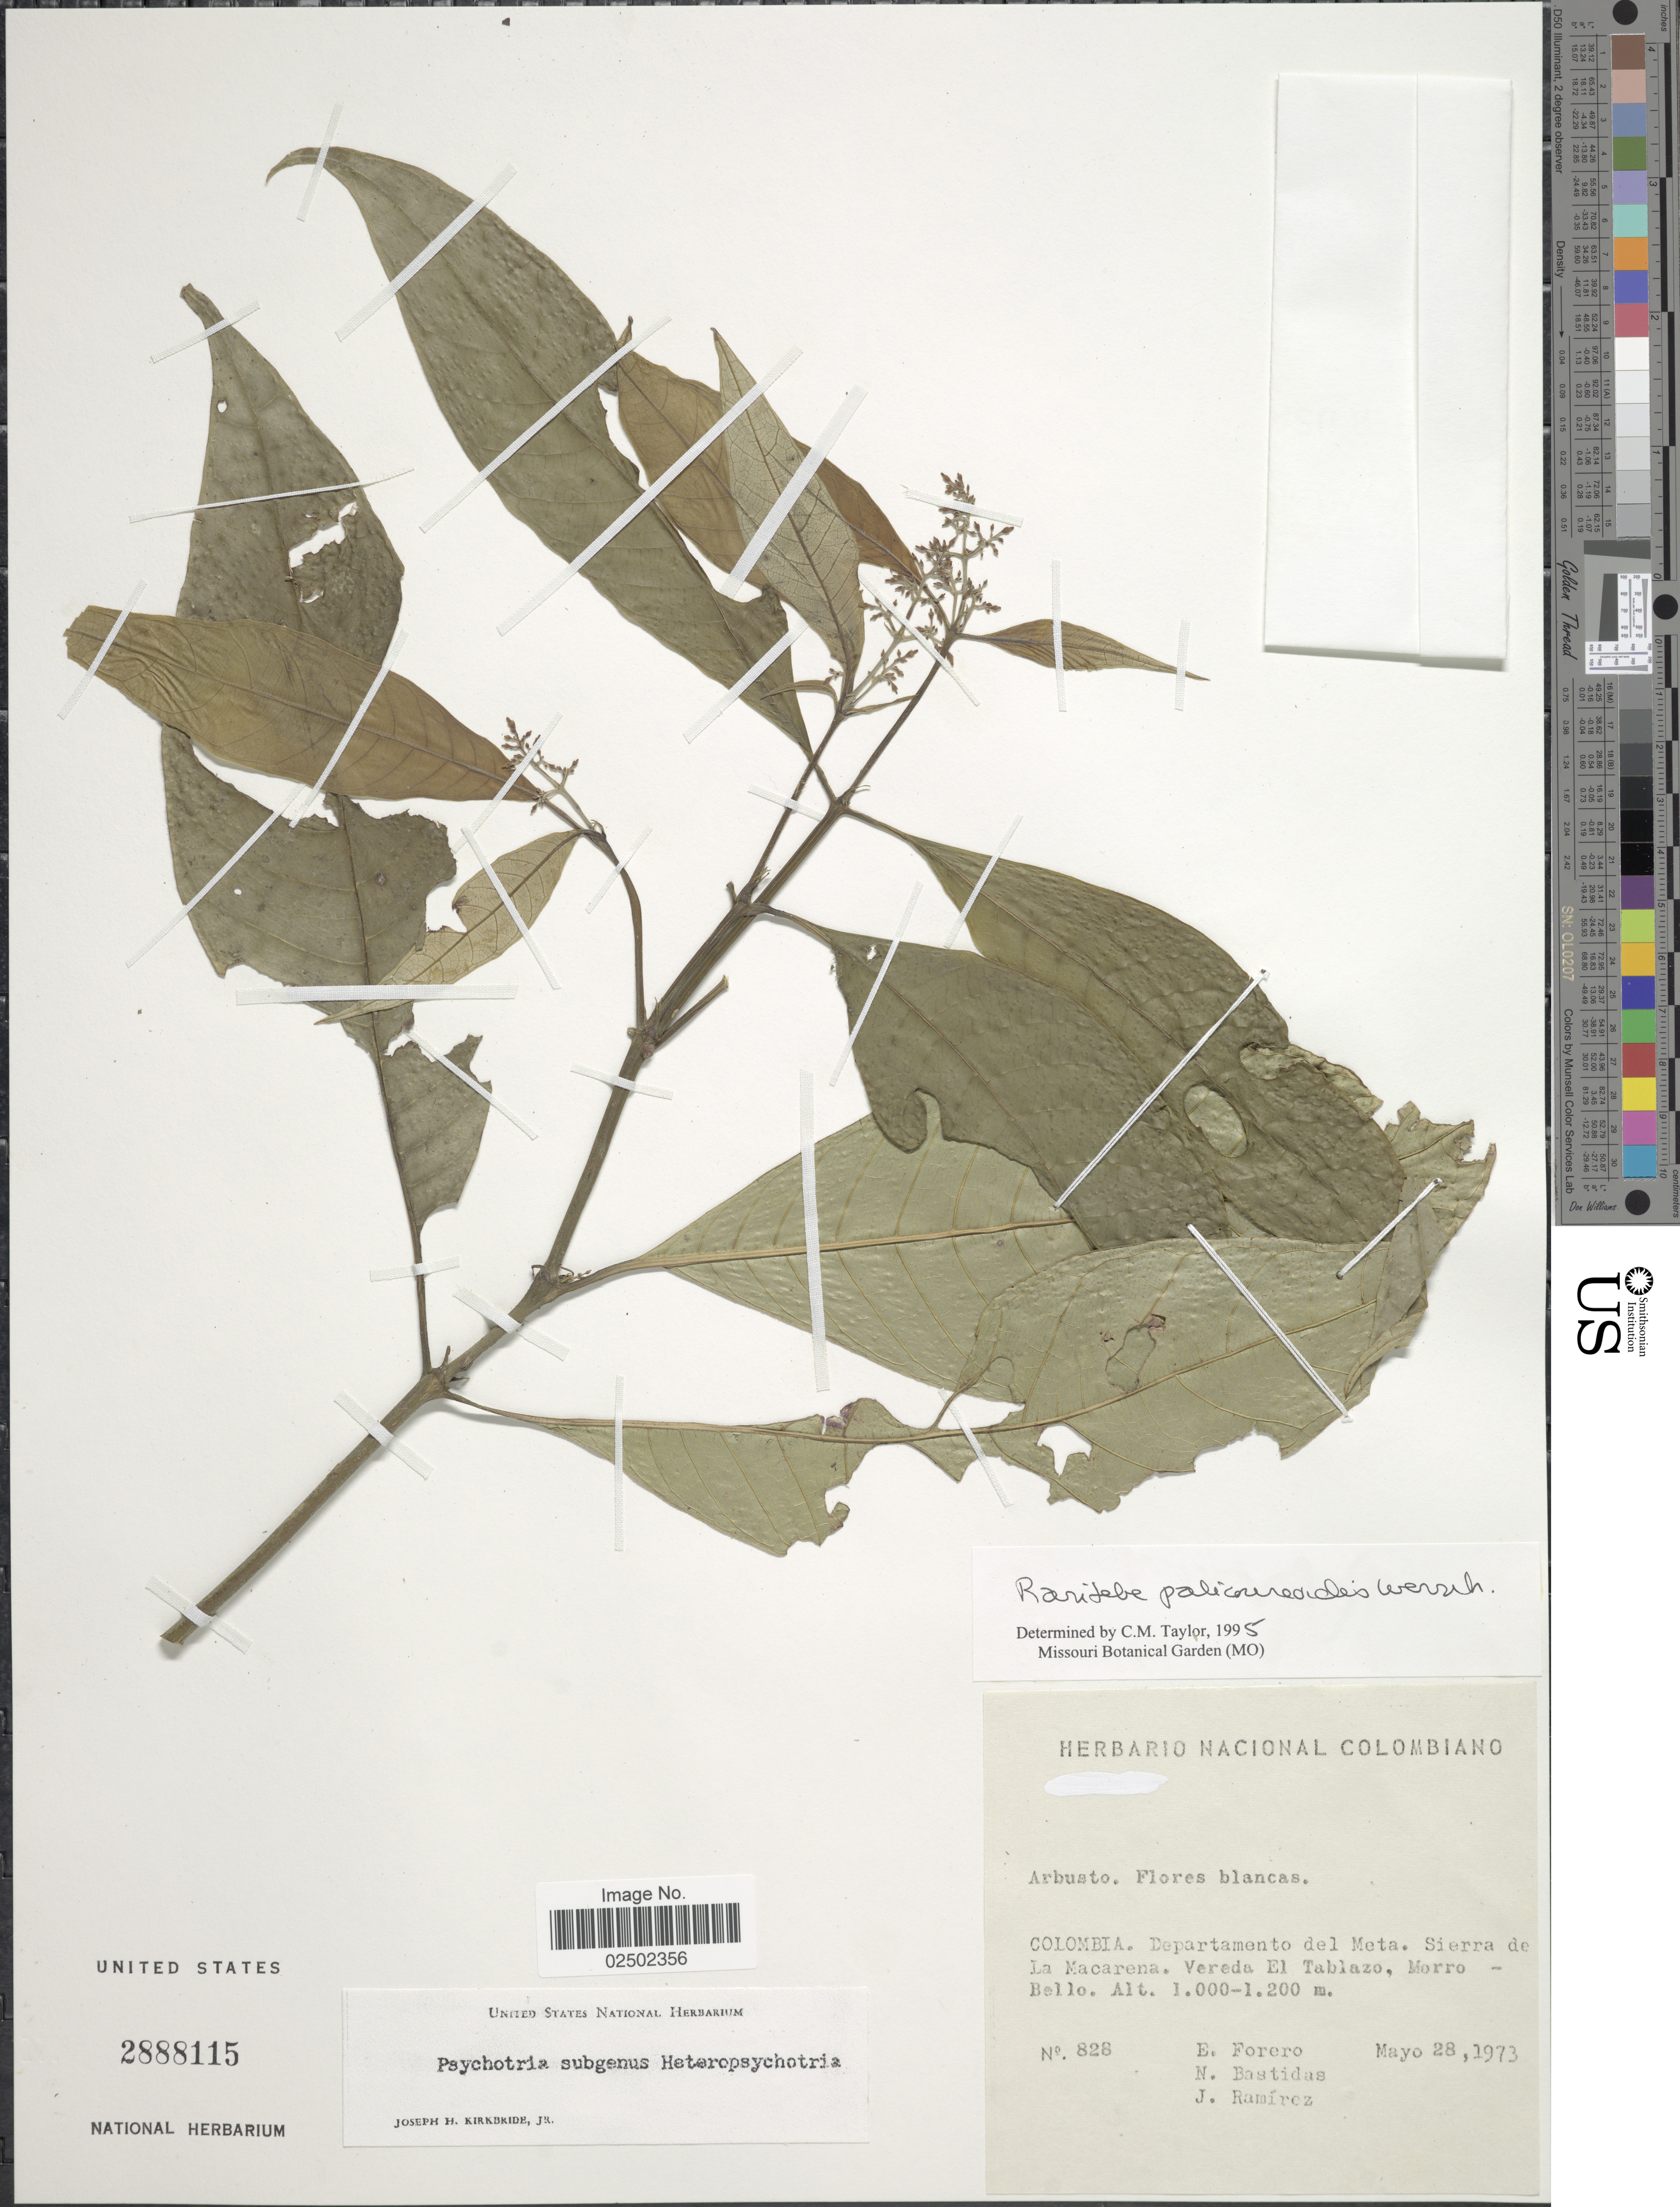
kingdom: Plantae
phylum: Tracheophyta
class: Magnoliopsida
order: Gentianales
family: Rubiaceae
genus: Raritebe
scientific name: Raritebe palicoureoides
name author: Wernham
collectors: E. Forero, N. Bastidas & J. Ramírez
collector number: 828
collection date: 1973-05-28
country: Colombia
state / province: Meta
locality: Sierra de La Macarena. Vereda El Tablaza, Morro - Bello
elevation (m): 1000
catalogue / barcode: US 2888115